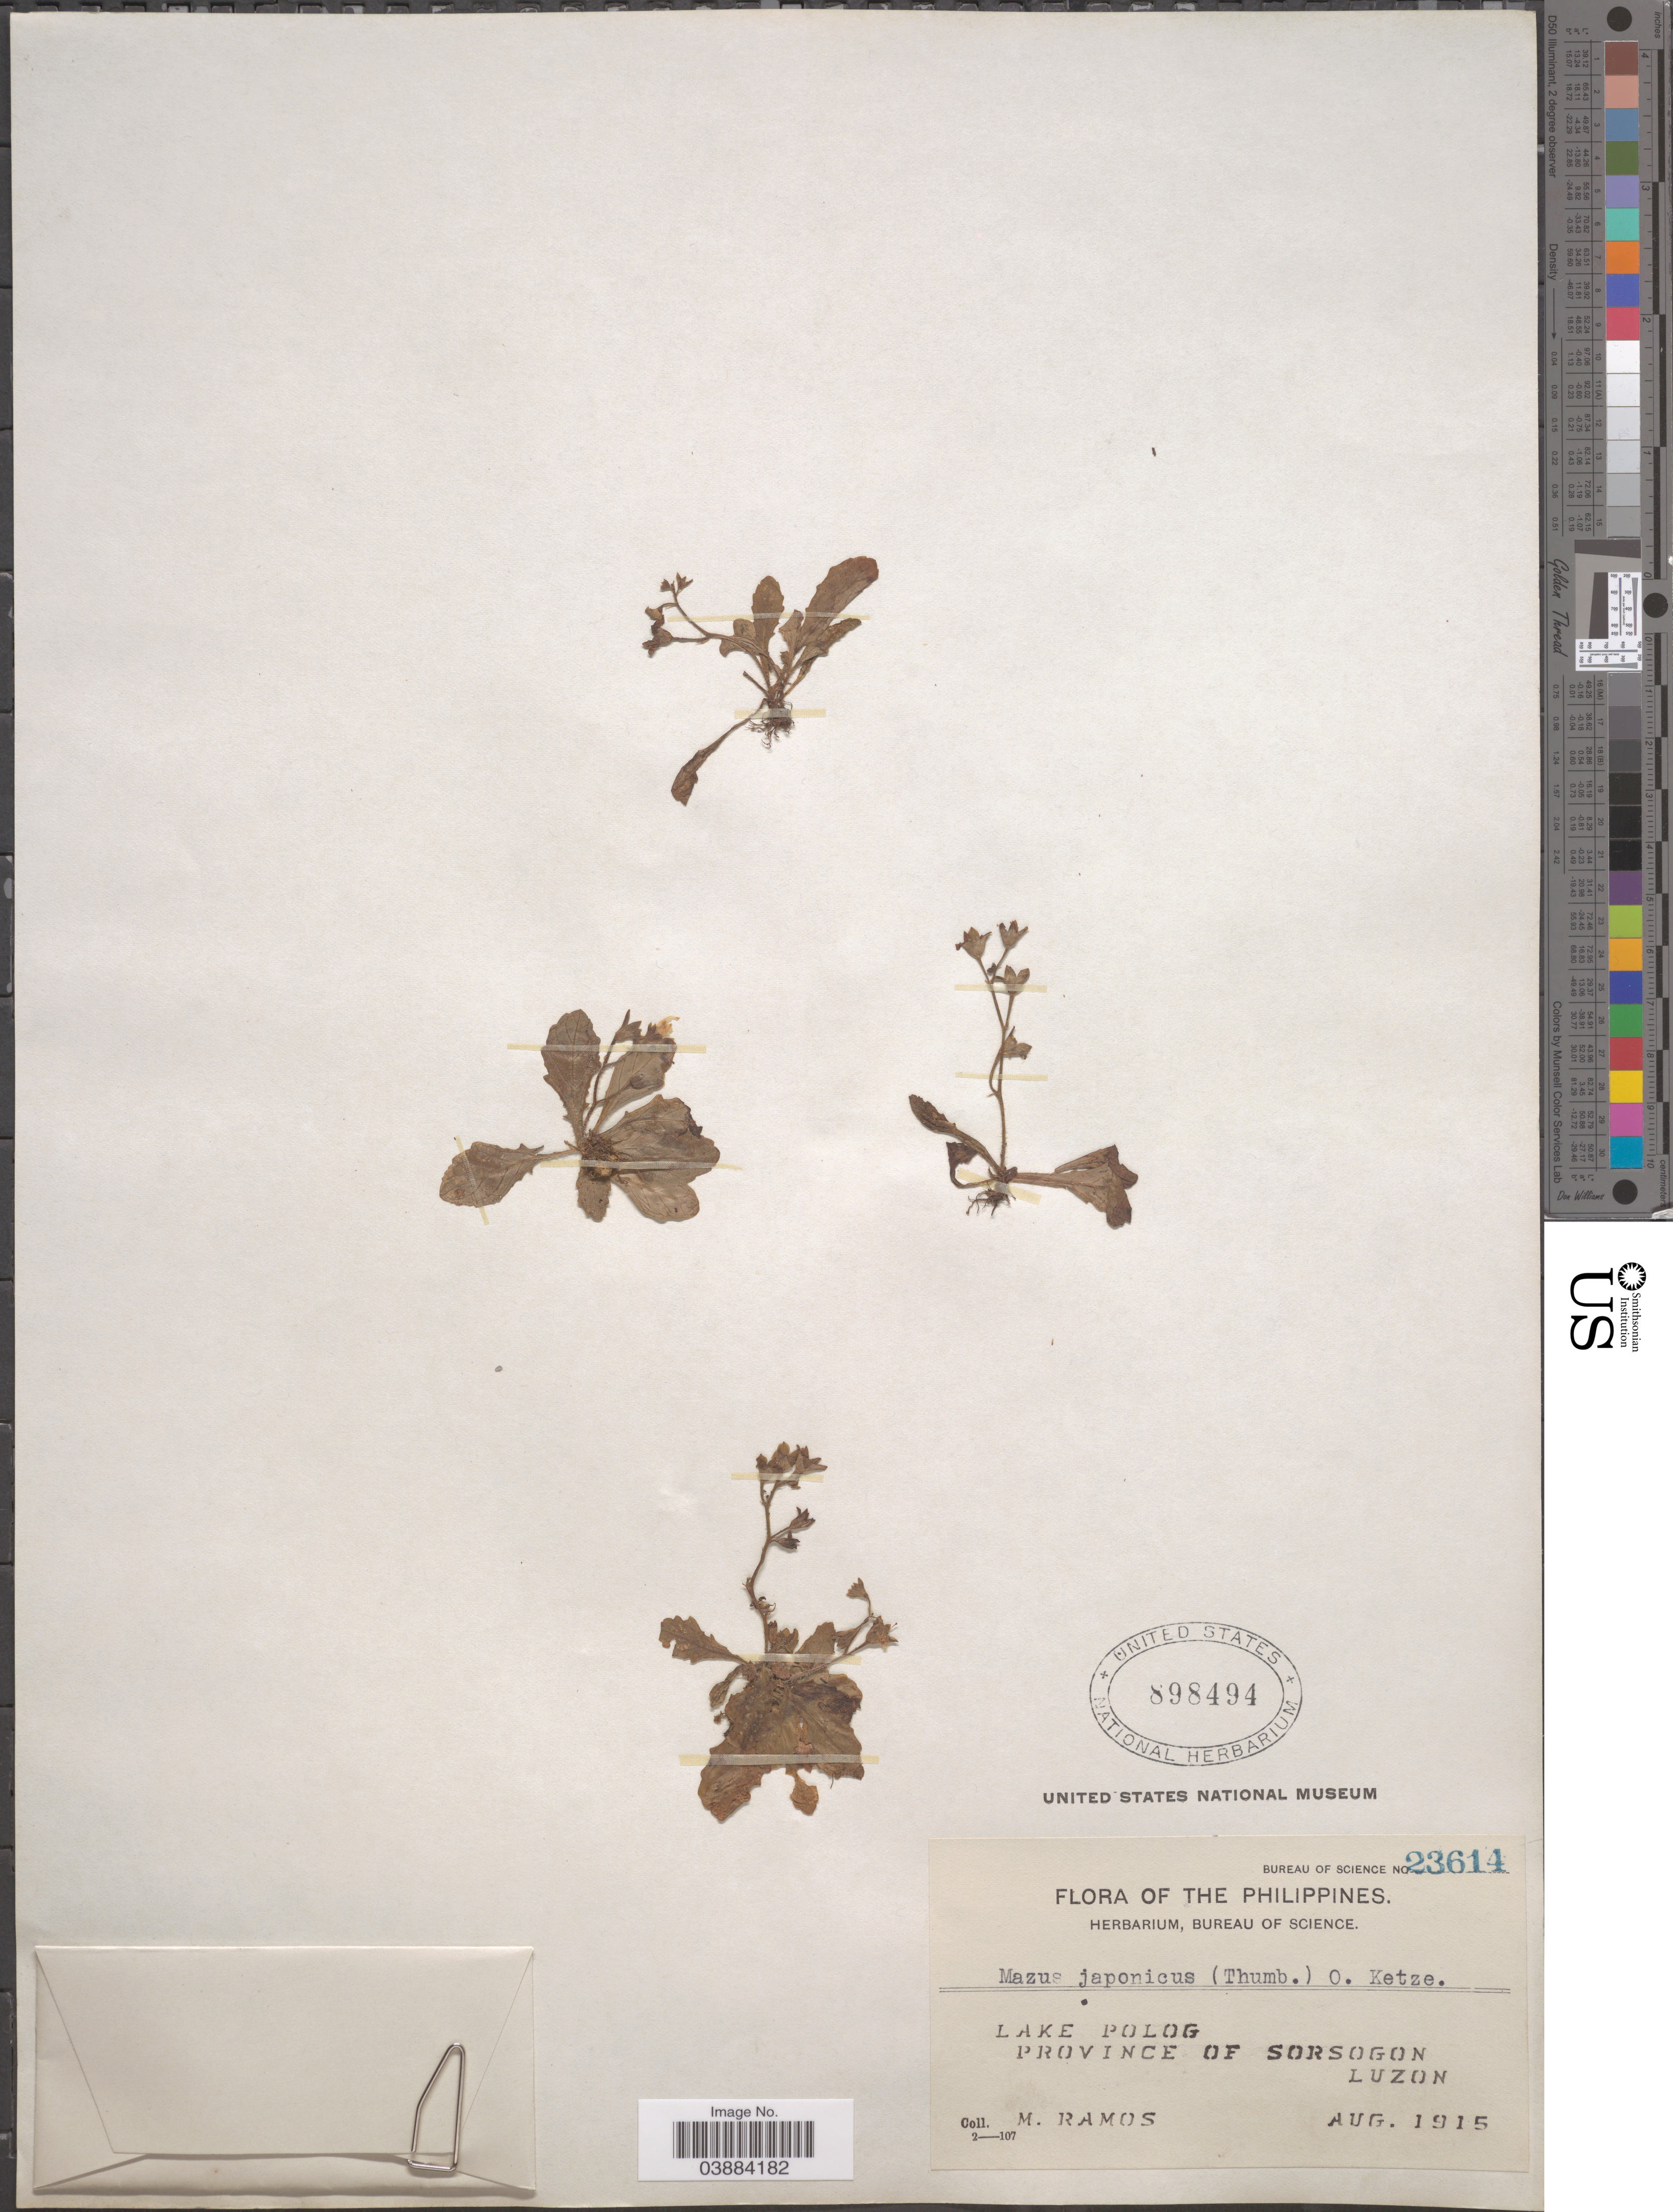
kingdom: Plantae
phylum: Tracheophyta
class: Magnoliopsida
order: Lamiales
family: Mazaceae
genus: Mazus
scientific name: Mazus rugosus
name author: Lour.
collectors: M. Ramos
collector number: Bureau of science 23614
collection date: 1915-08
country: Philippines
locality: Lake Polog. Province of Sorsogon. Luzon.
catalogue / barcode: US 898494